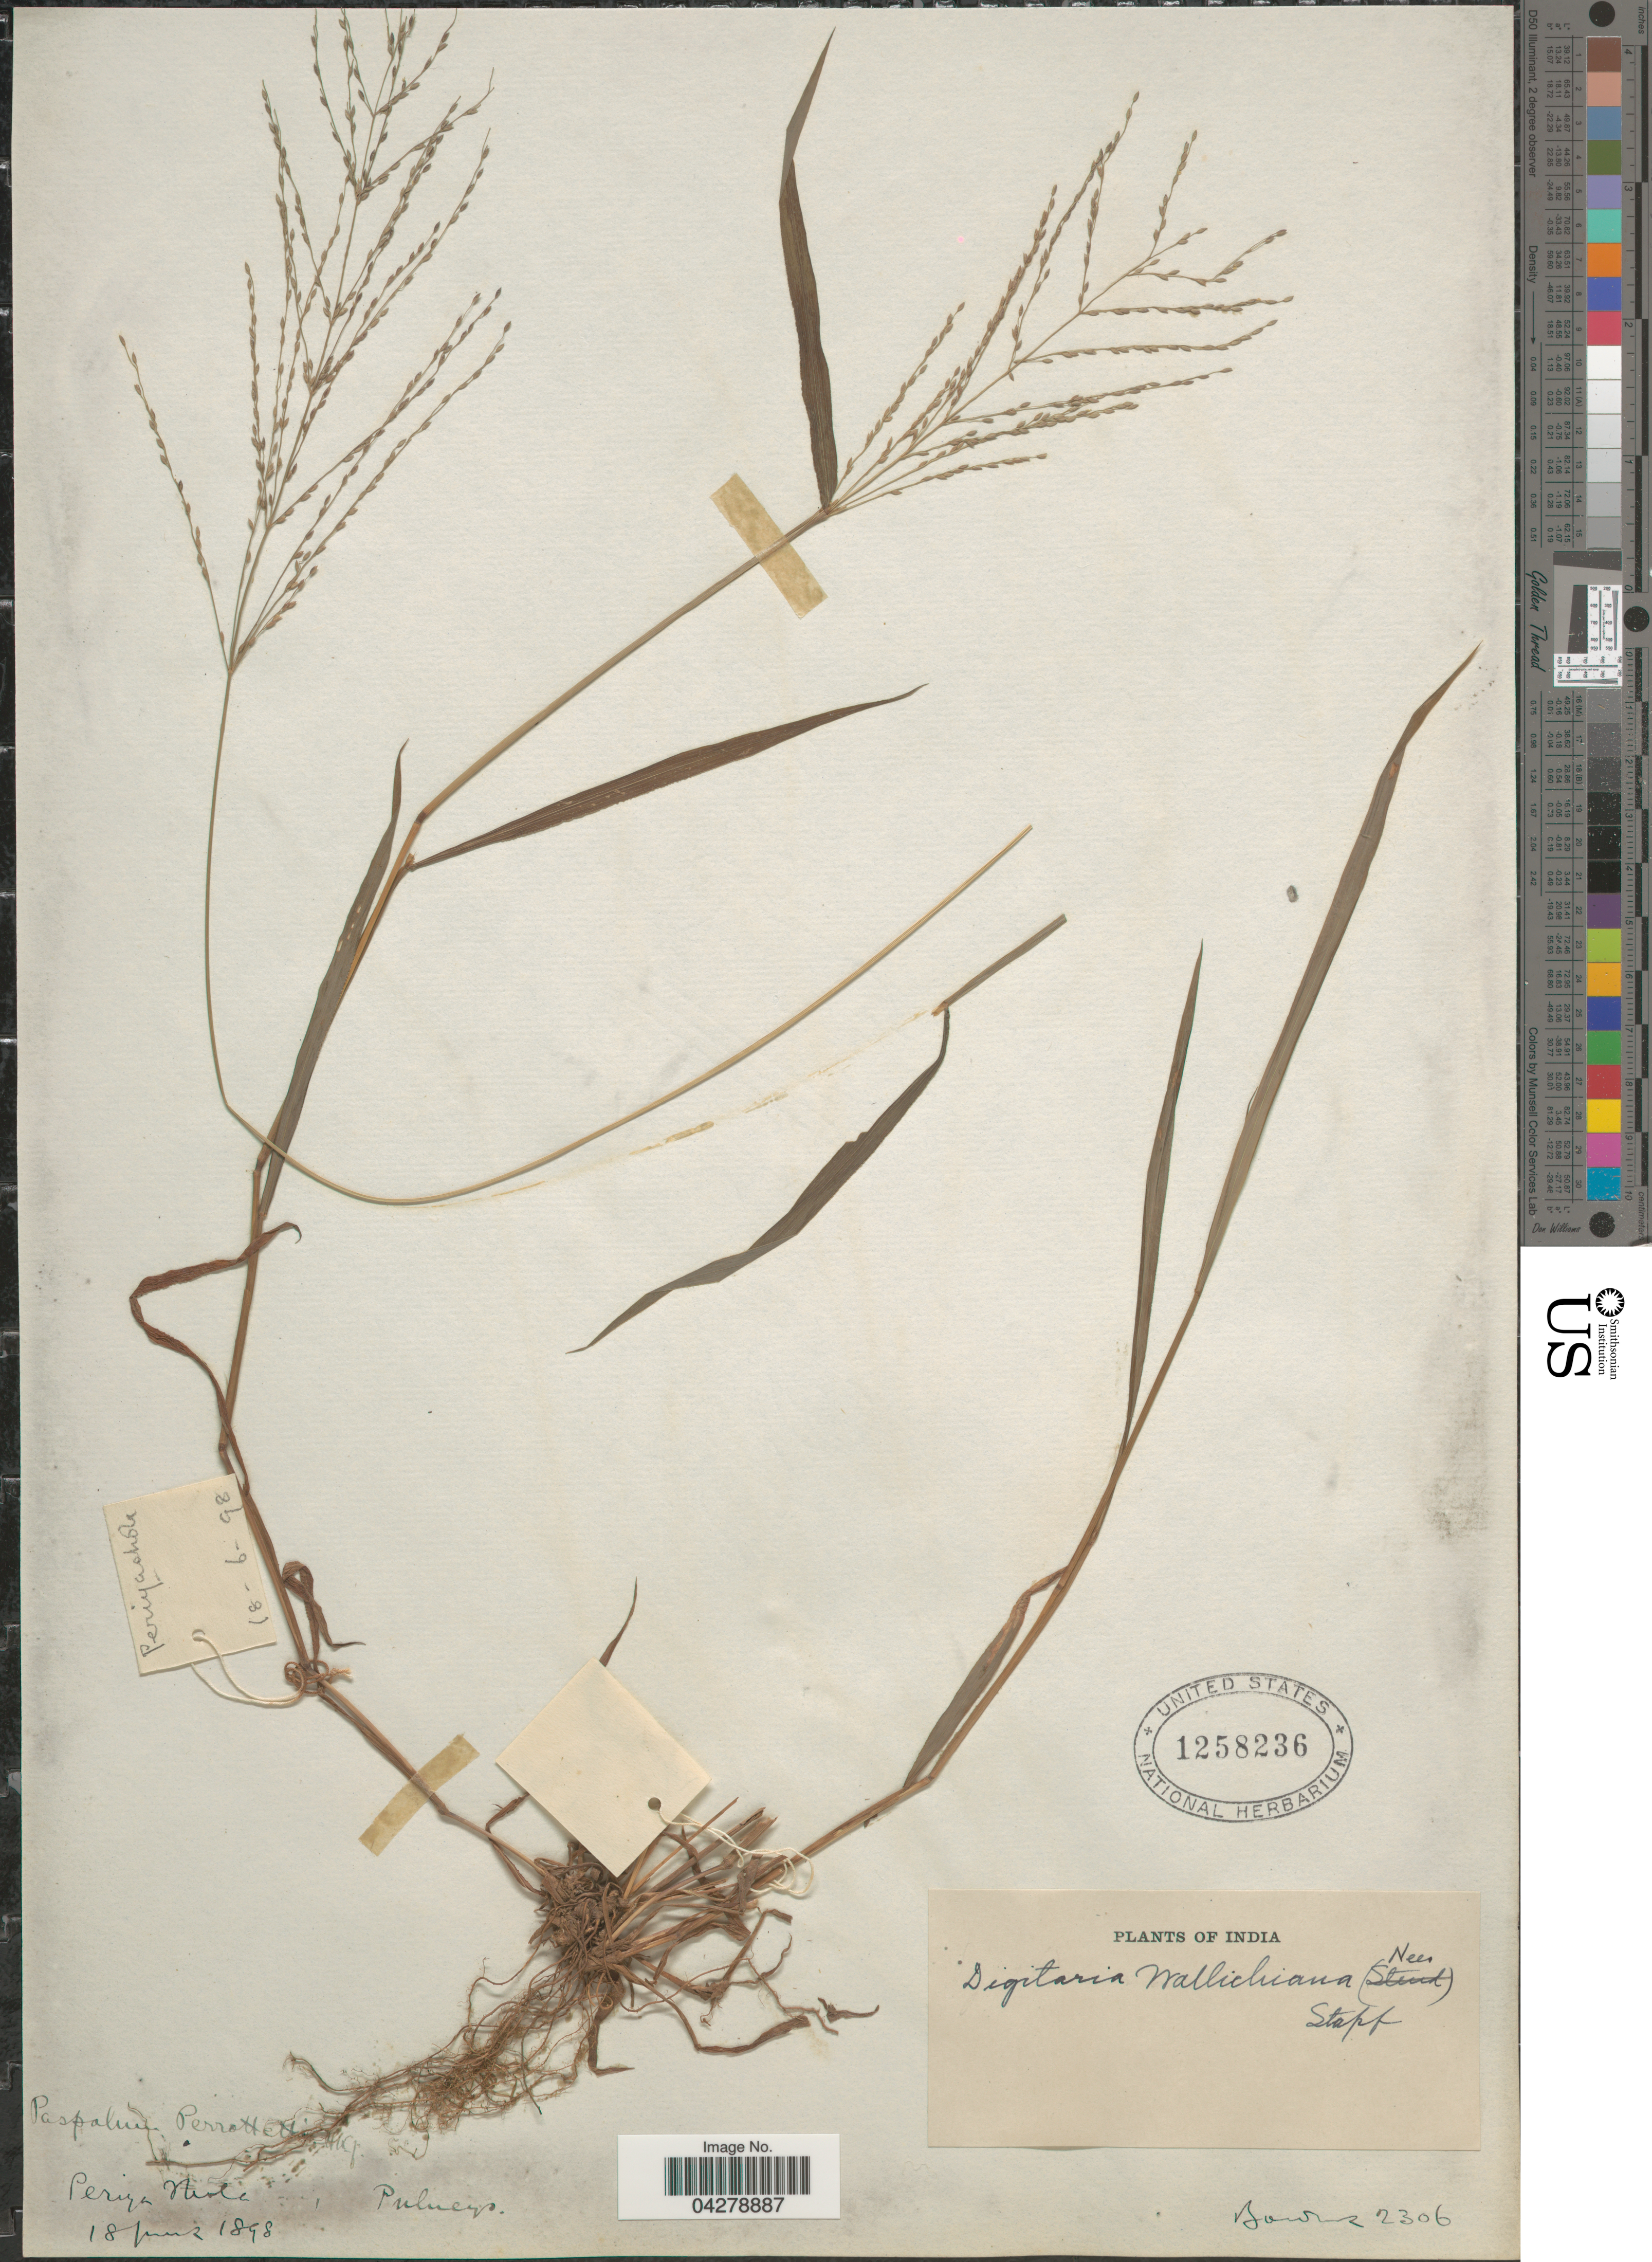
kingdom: Plantae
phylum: Tracheophyta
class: Liliopsida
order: Poales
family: Poaceae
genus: Digitaria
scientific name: Digitaria wallichiana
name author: (Nees) Stapf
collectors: -- Bourne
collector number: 2306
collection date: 1898-06-18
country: India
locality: Periya Nerle. Pulneys.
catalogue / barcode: US 1258236